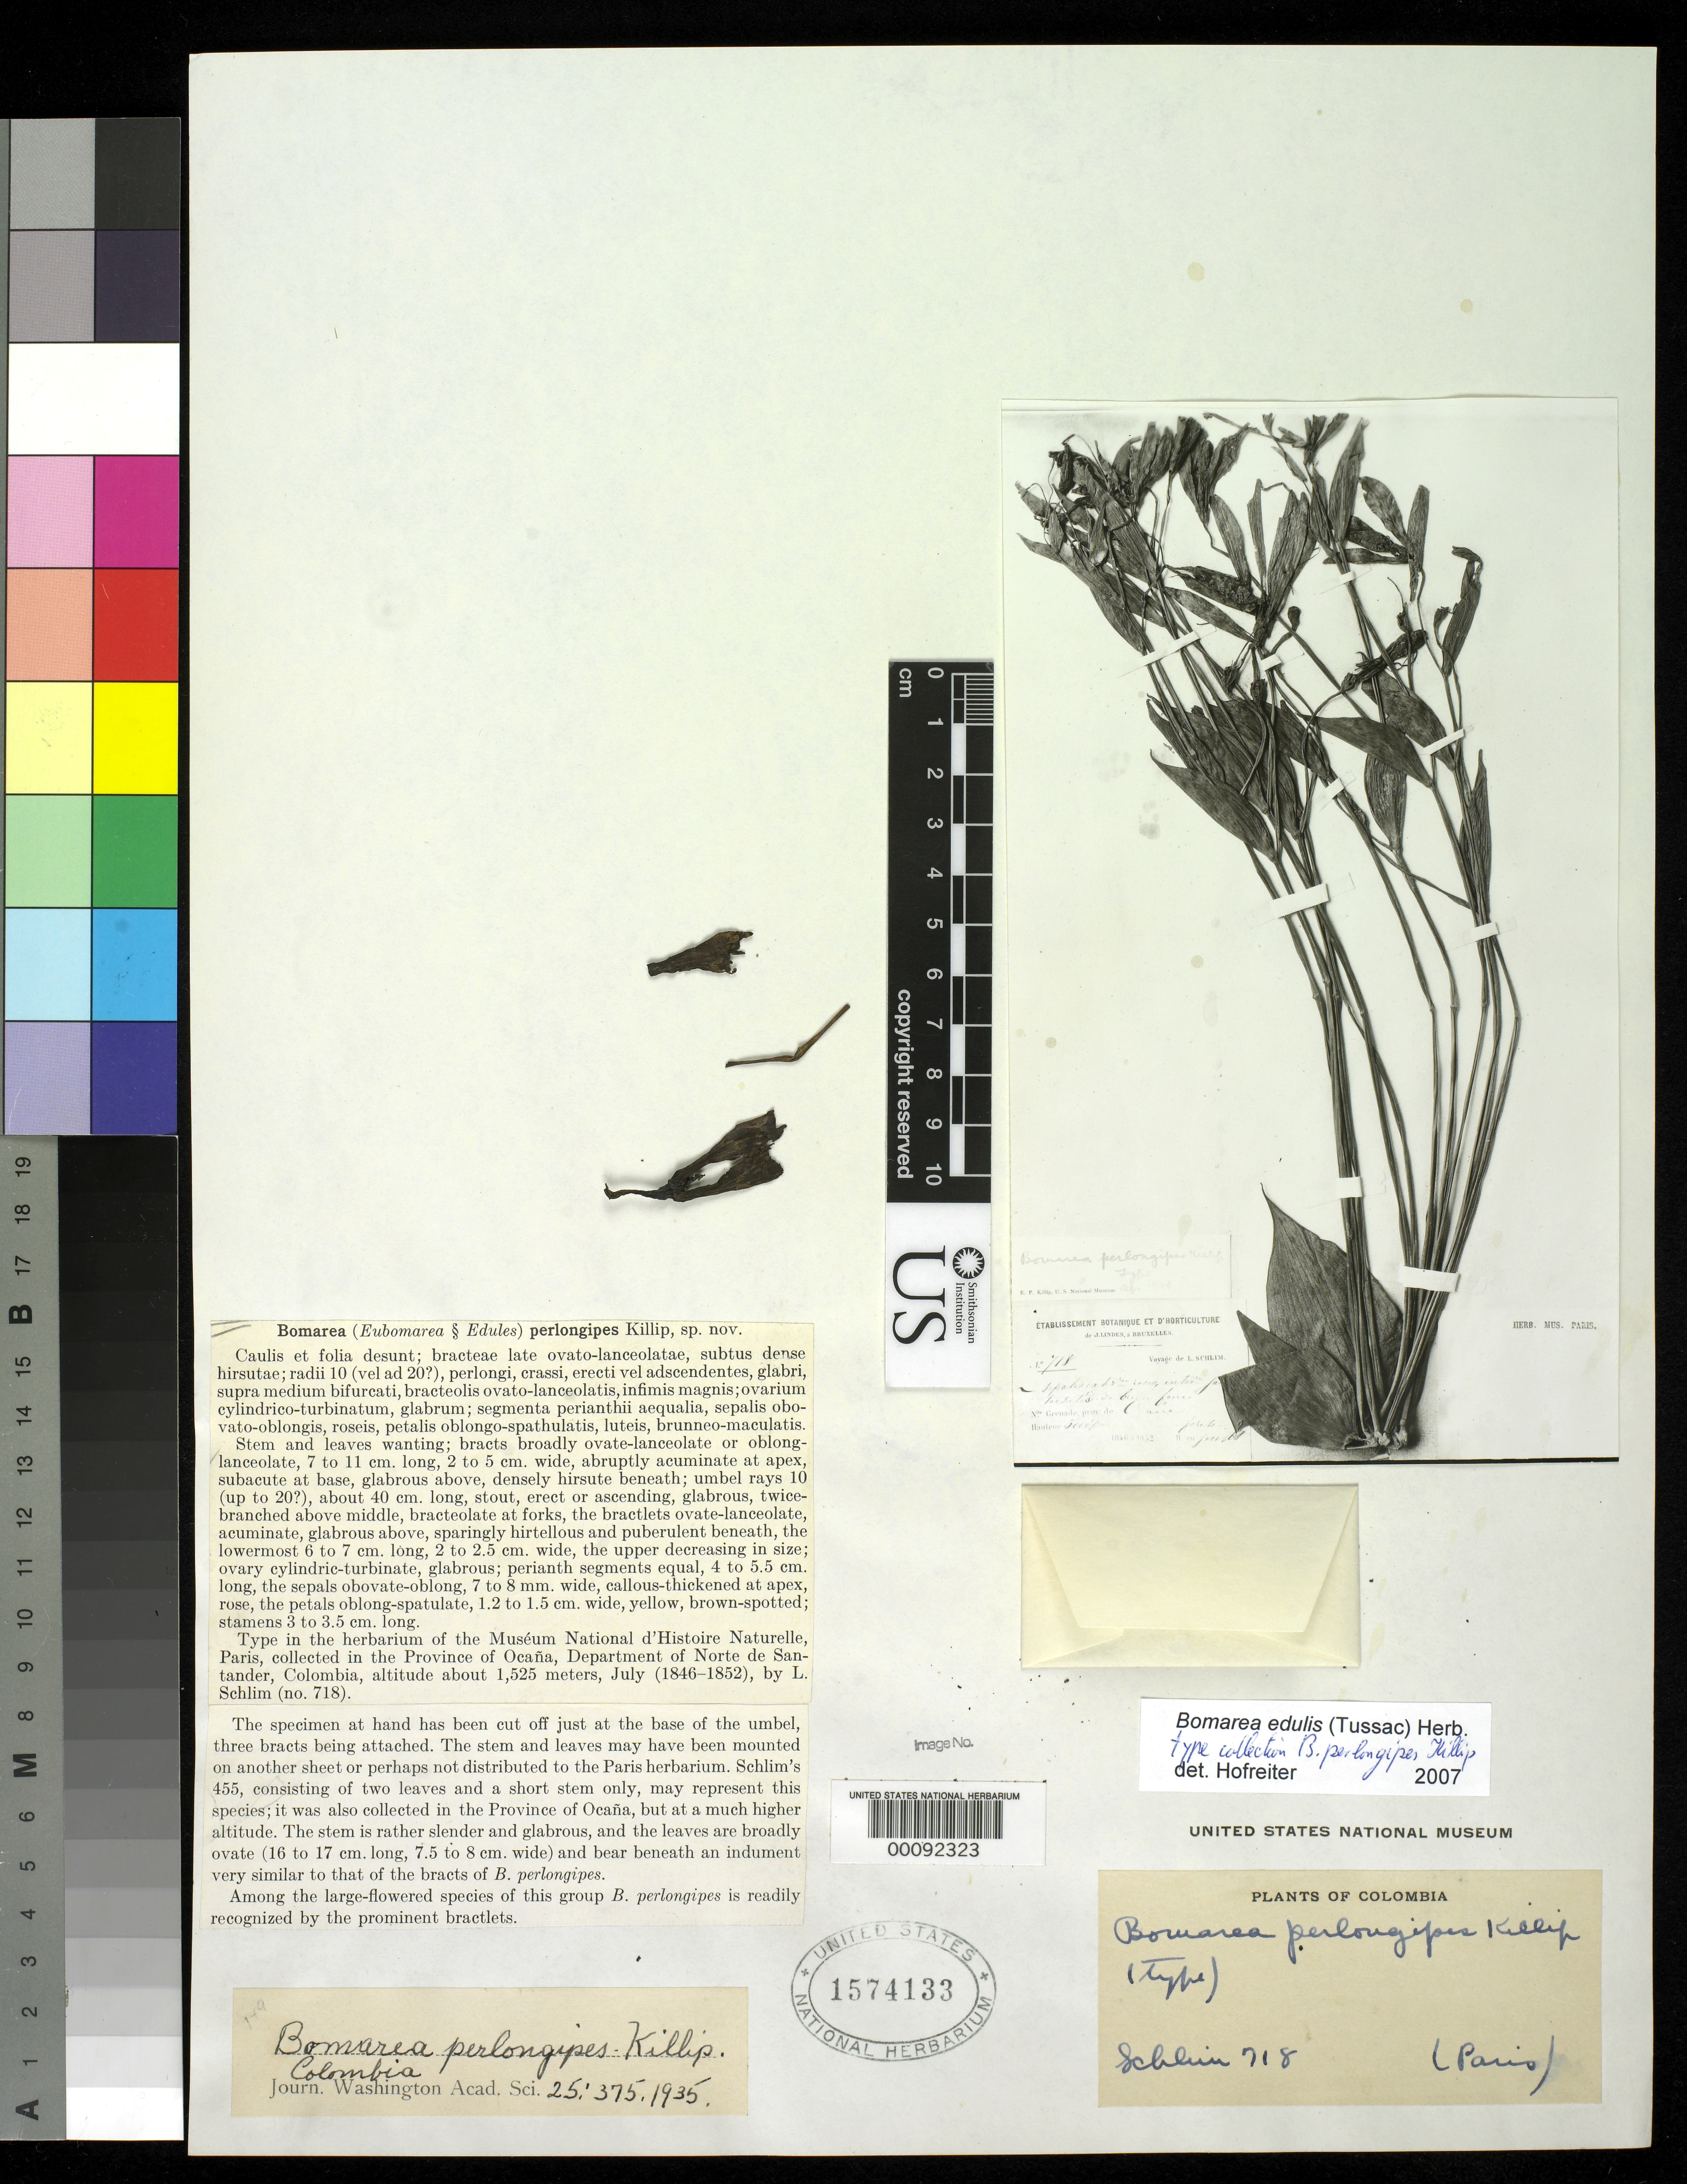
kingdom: Plantae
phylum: Tracheophyta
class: Liliopsida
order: Liliales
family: Alstroemeriaceae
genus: Bomarea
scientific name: Bomarea perlongipes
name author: Killip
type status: Isotype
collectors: L. Schlim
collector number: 718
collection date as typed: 1846 to -- --- 1852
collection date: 1846/1852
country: Colombia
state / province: Norte de Santander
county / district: Ocana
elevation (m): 1525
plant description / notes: Photograph and fragment of type specimen ex herb. Paris.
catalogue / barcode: US 1574133